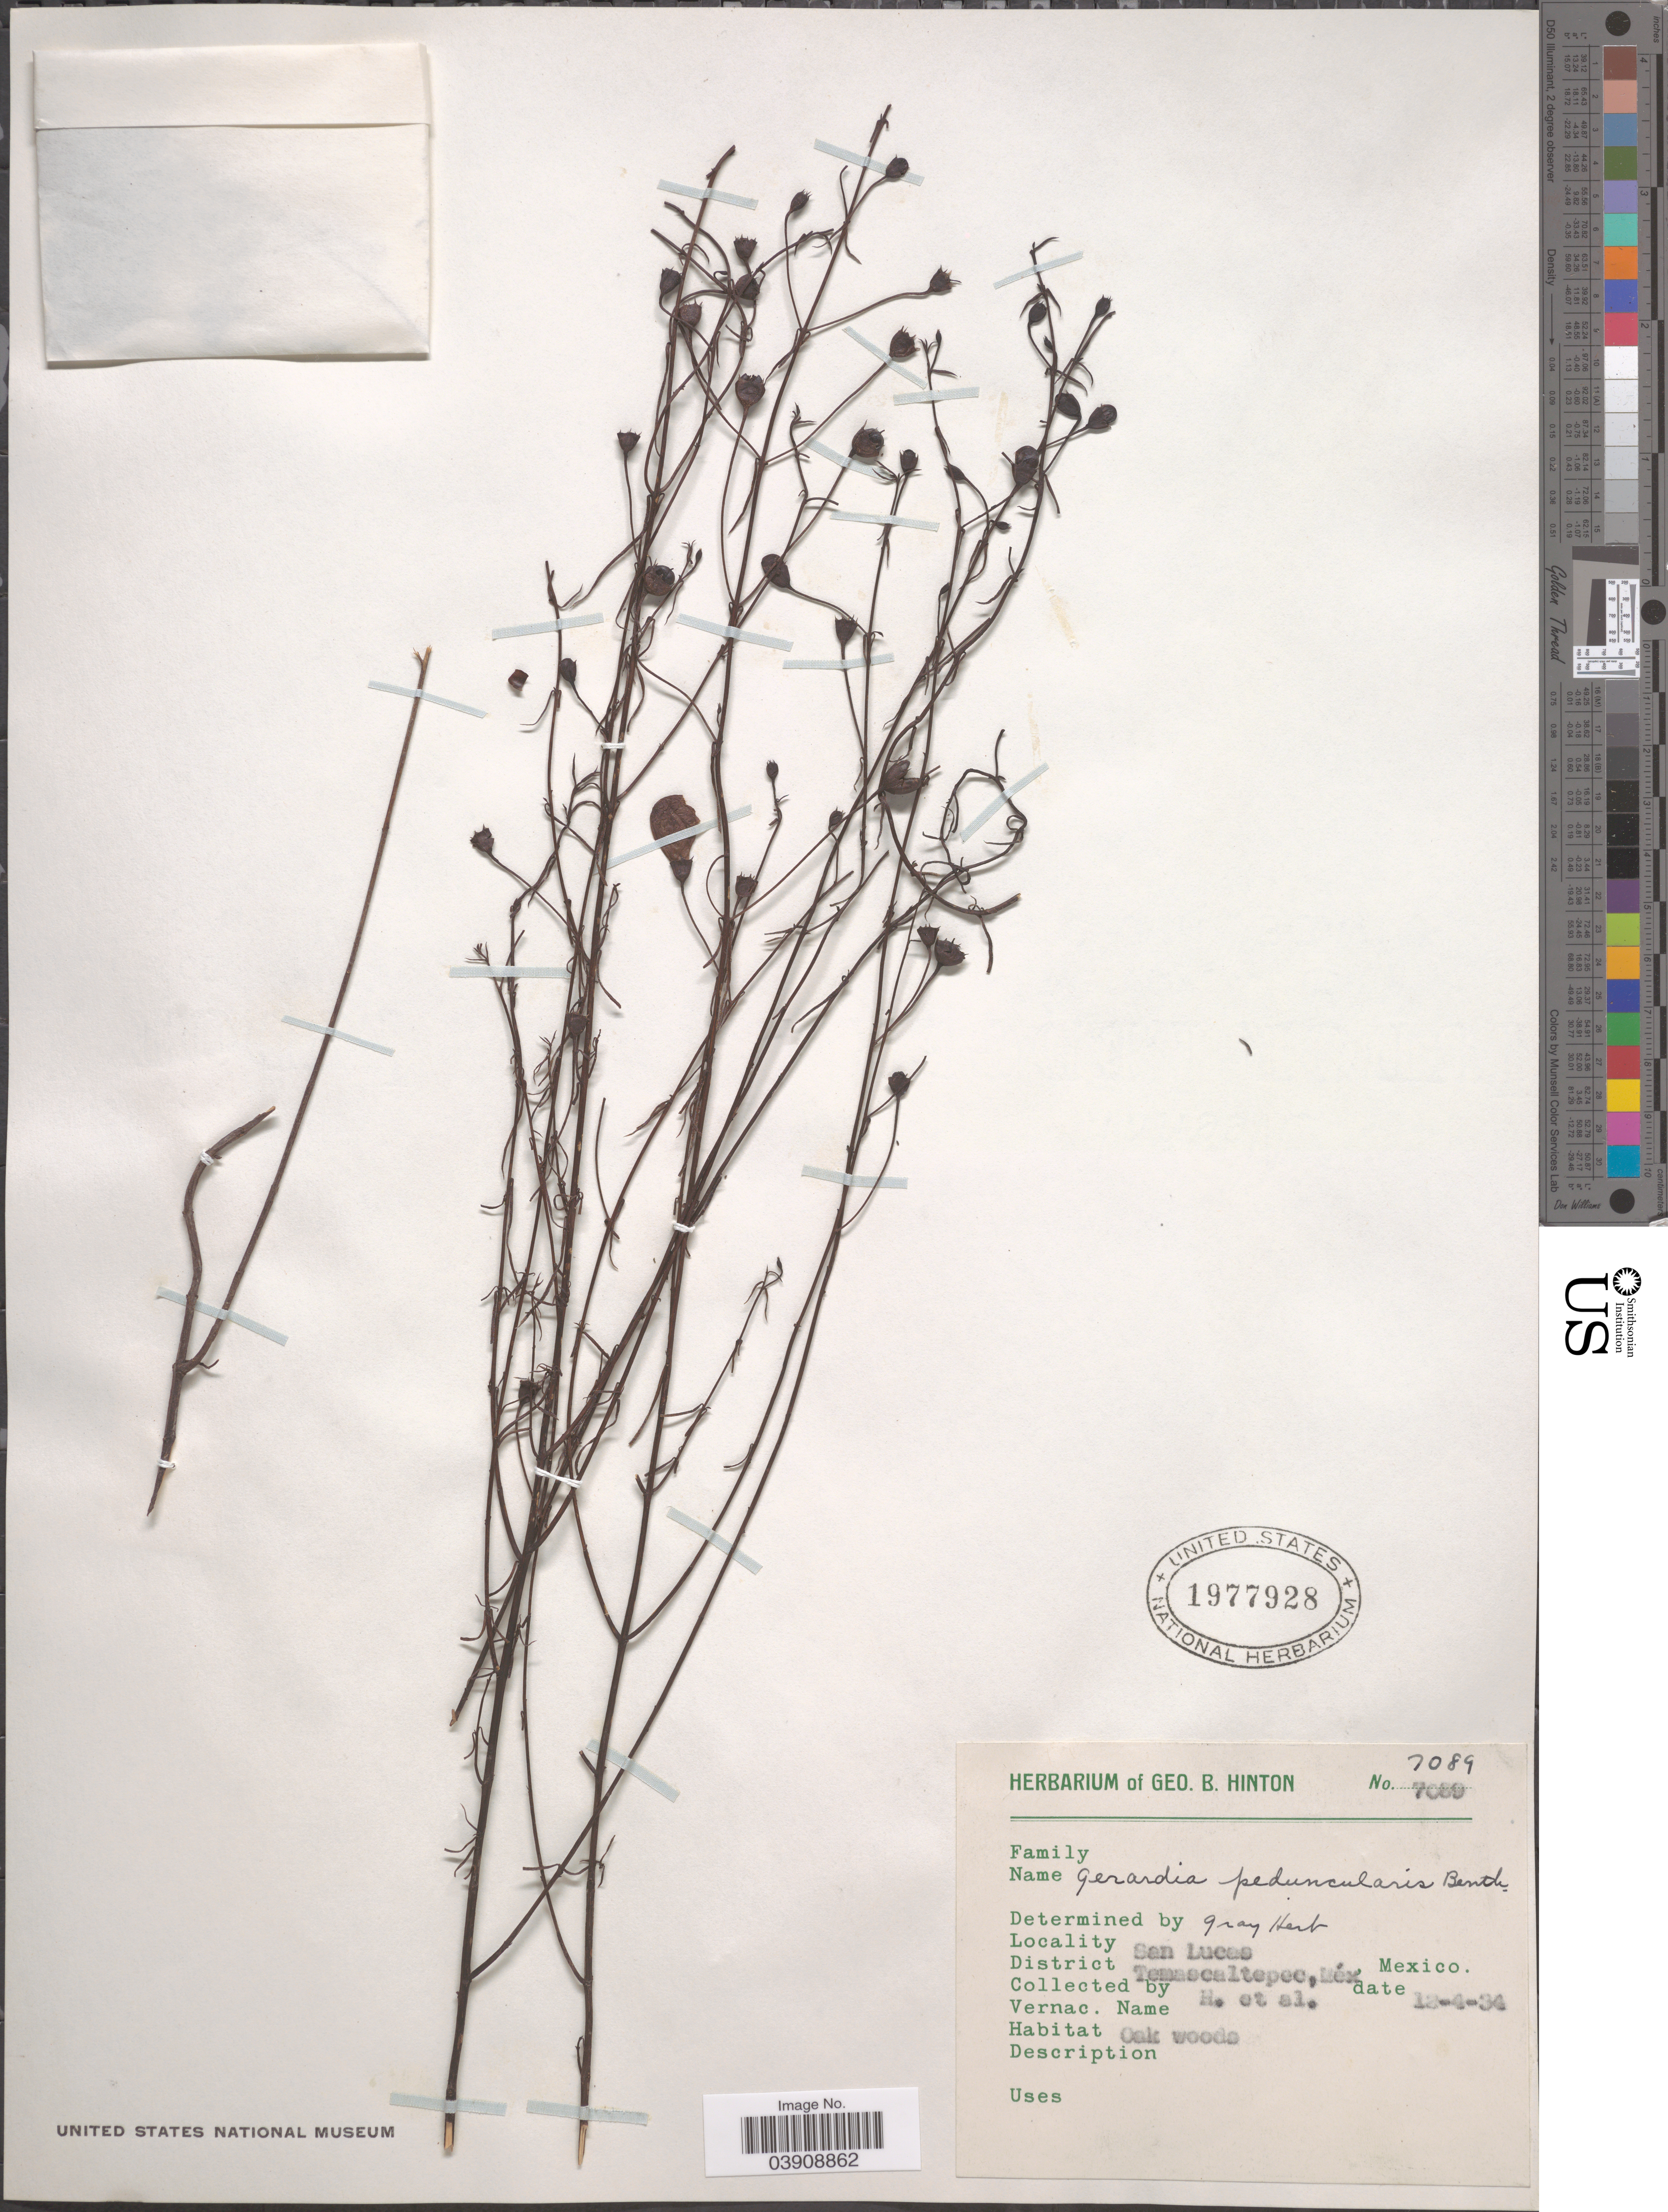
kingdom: Plantae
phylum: Tracheophyta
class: Magnoliopsida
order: Lamiales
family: Orobanchaceae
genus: Agalinis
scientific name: Agalinis peduncularis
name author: (Benth.) Pennell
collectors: G. B. Hinton & et al.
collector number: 7089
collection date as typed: Transcribed d/m/y: 12/4/34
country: Mexico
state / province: México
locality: San Lucas. District Temascaltepec.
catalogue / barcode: US 1977928